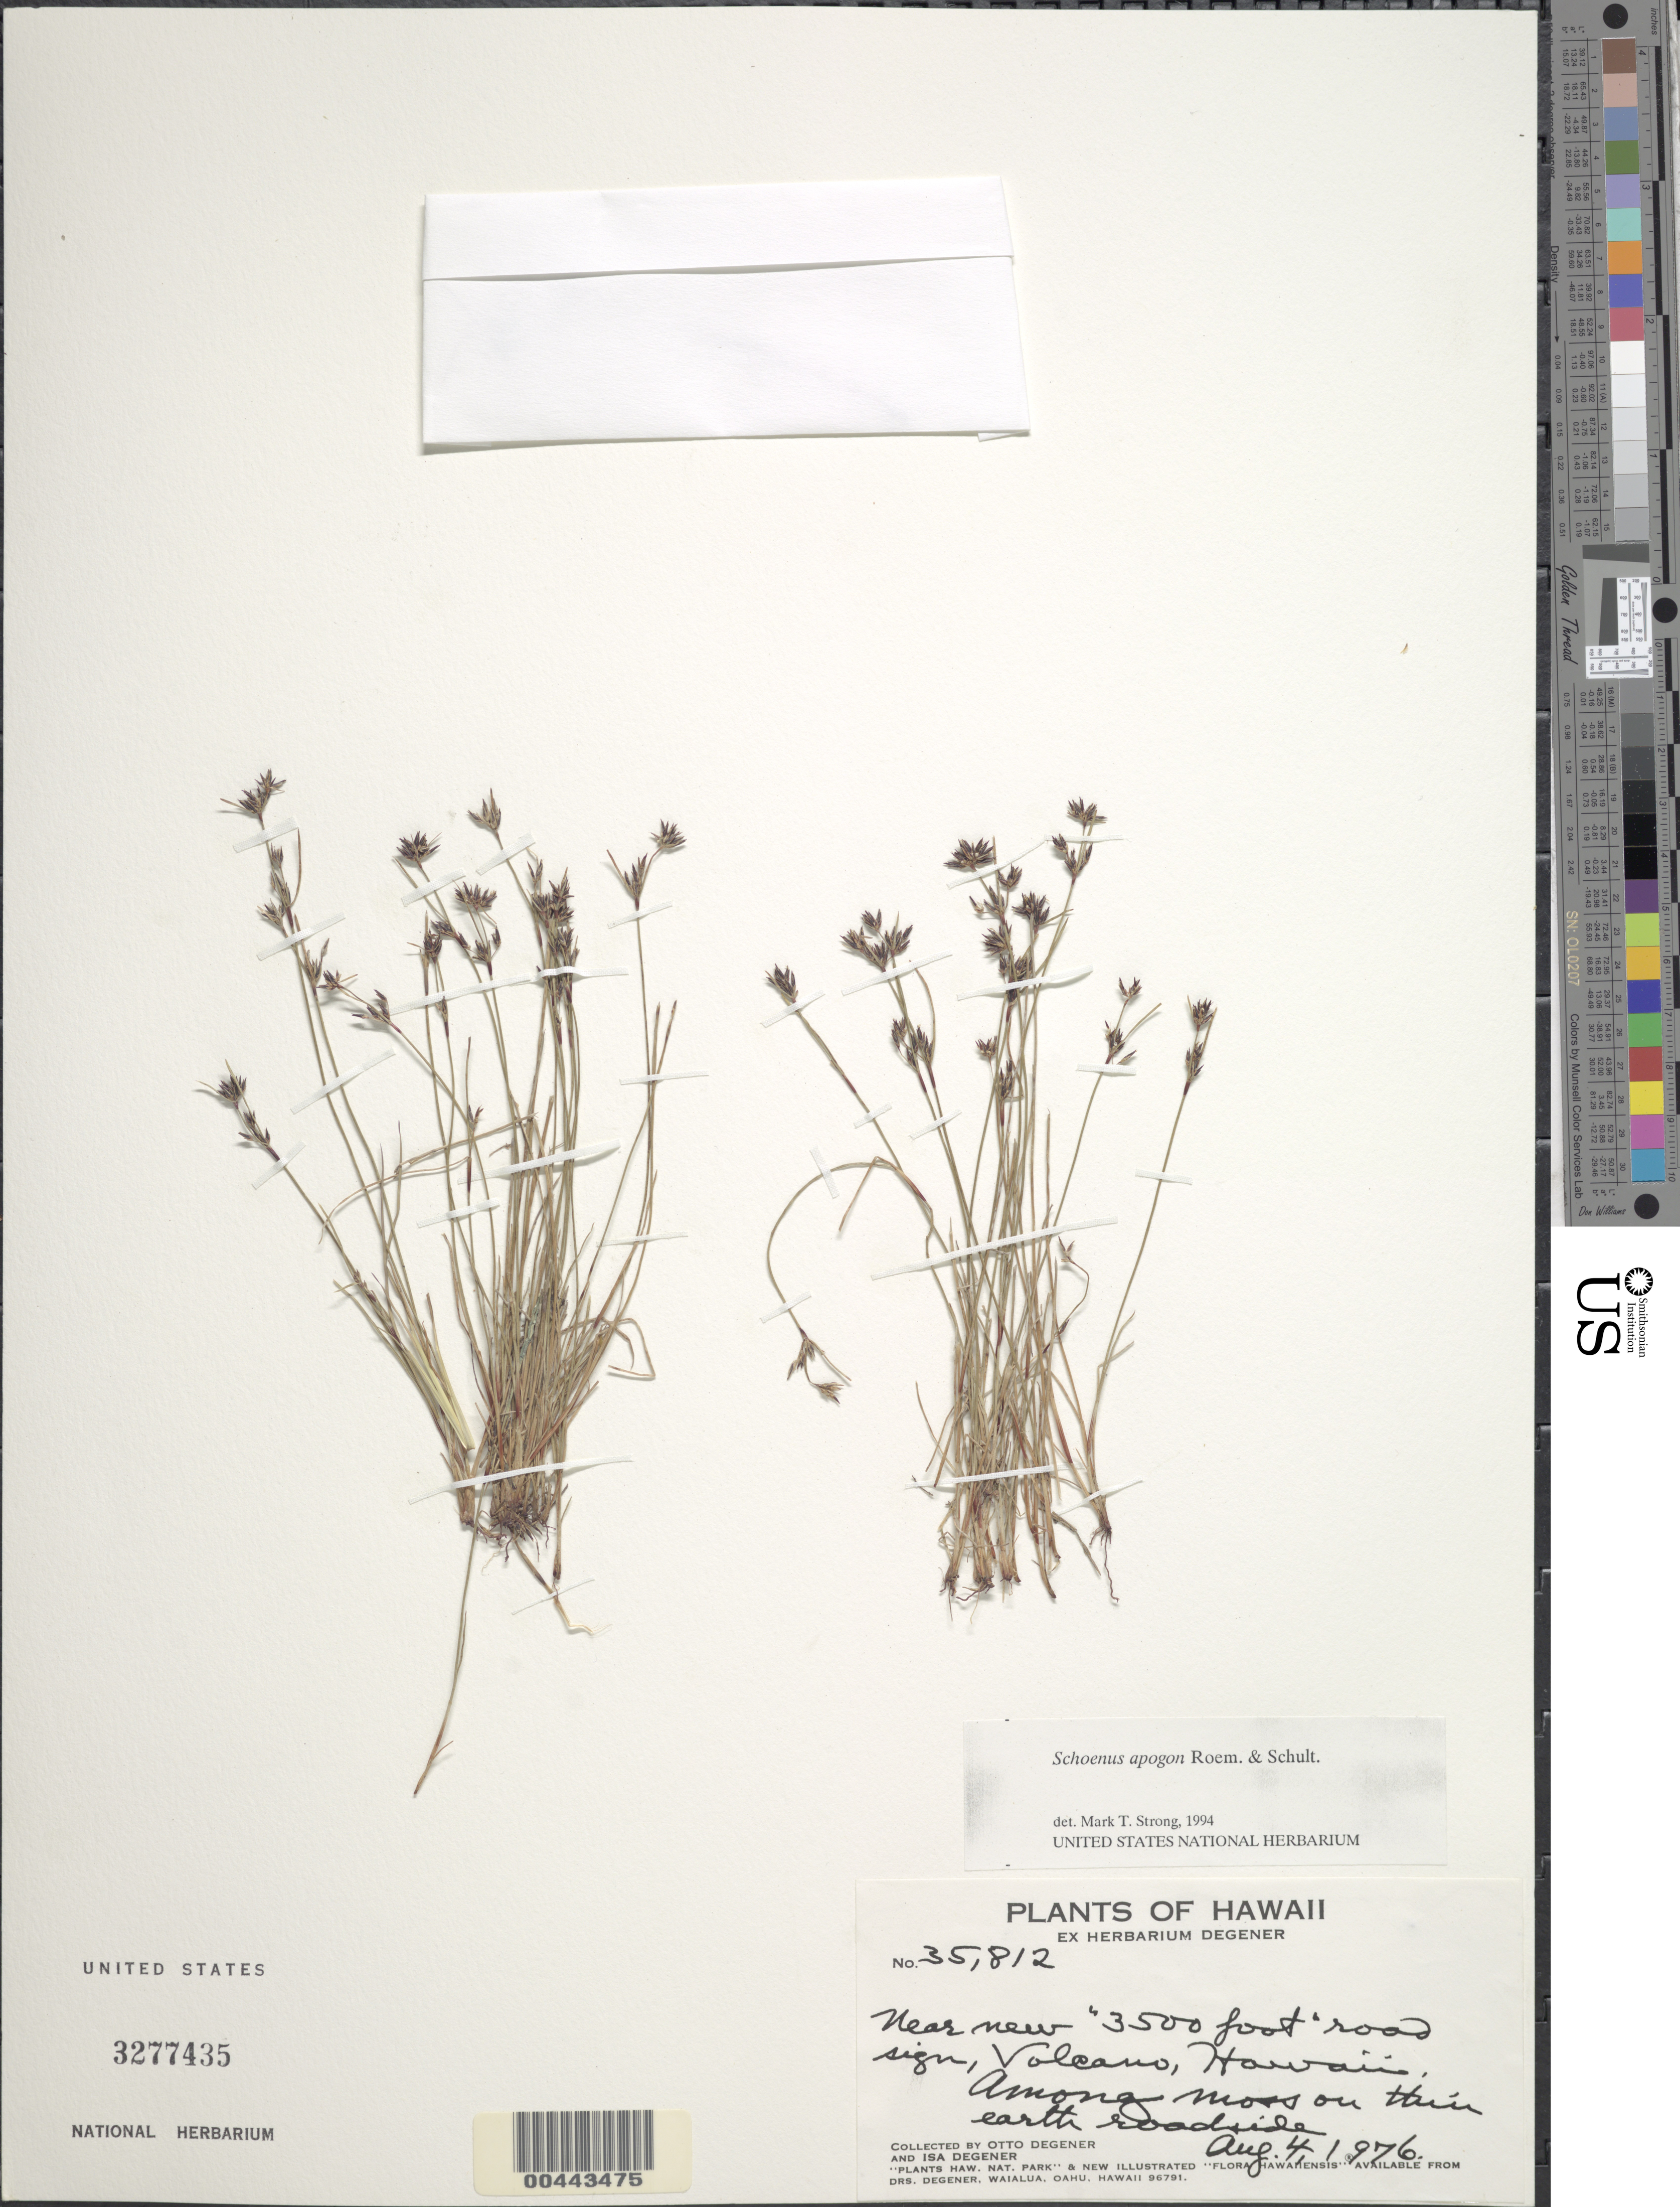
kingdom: Plantae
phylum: Tracheophyta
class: Liliopsida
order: Poales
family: Cyperaceae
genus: Schoenus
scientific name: Schoenus apogon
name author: Roem. & Schult.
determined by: Strong, M. T., (US), Smithsonian Institution - National Museum of Natural History (UNITED STATES)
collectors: O. Degener & I. Degener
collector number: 35812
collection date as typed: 4 Aug 1976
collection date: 1976-08-04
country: United States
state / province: Hawaii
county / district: Hawaii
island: Hawaii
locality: Near new 3500 foot road sign, Volcano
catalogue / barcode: US 3277435